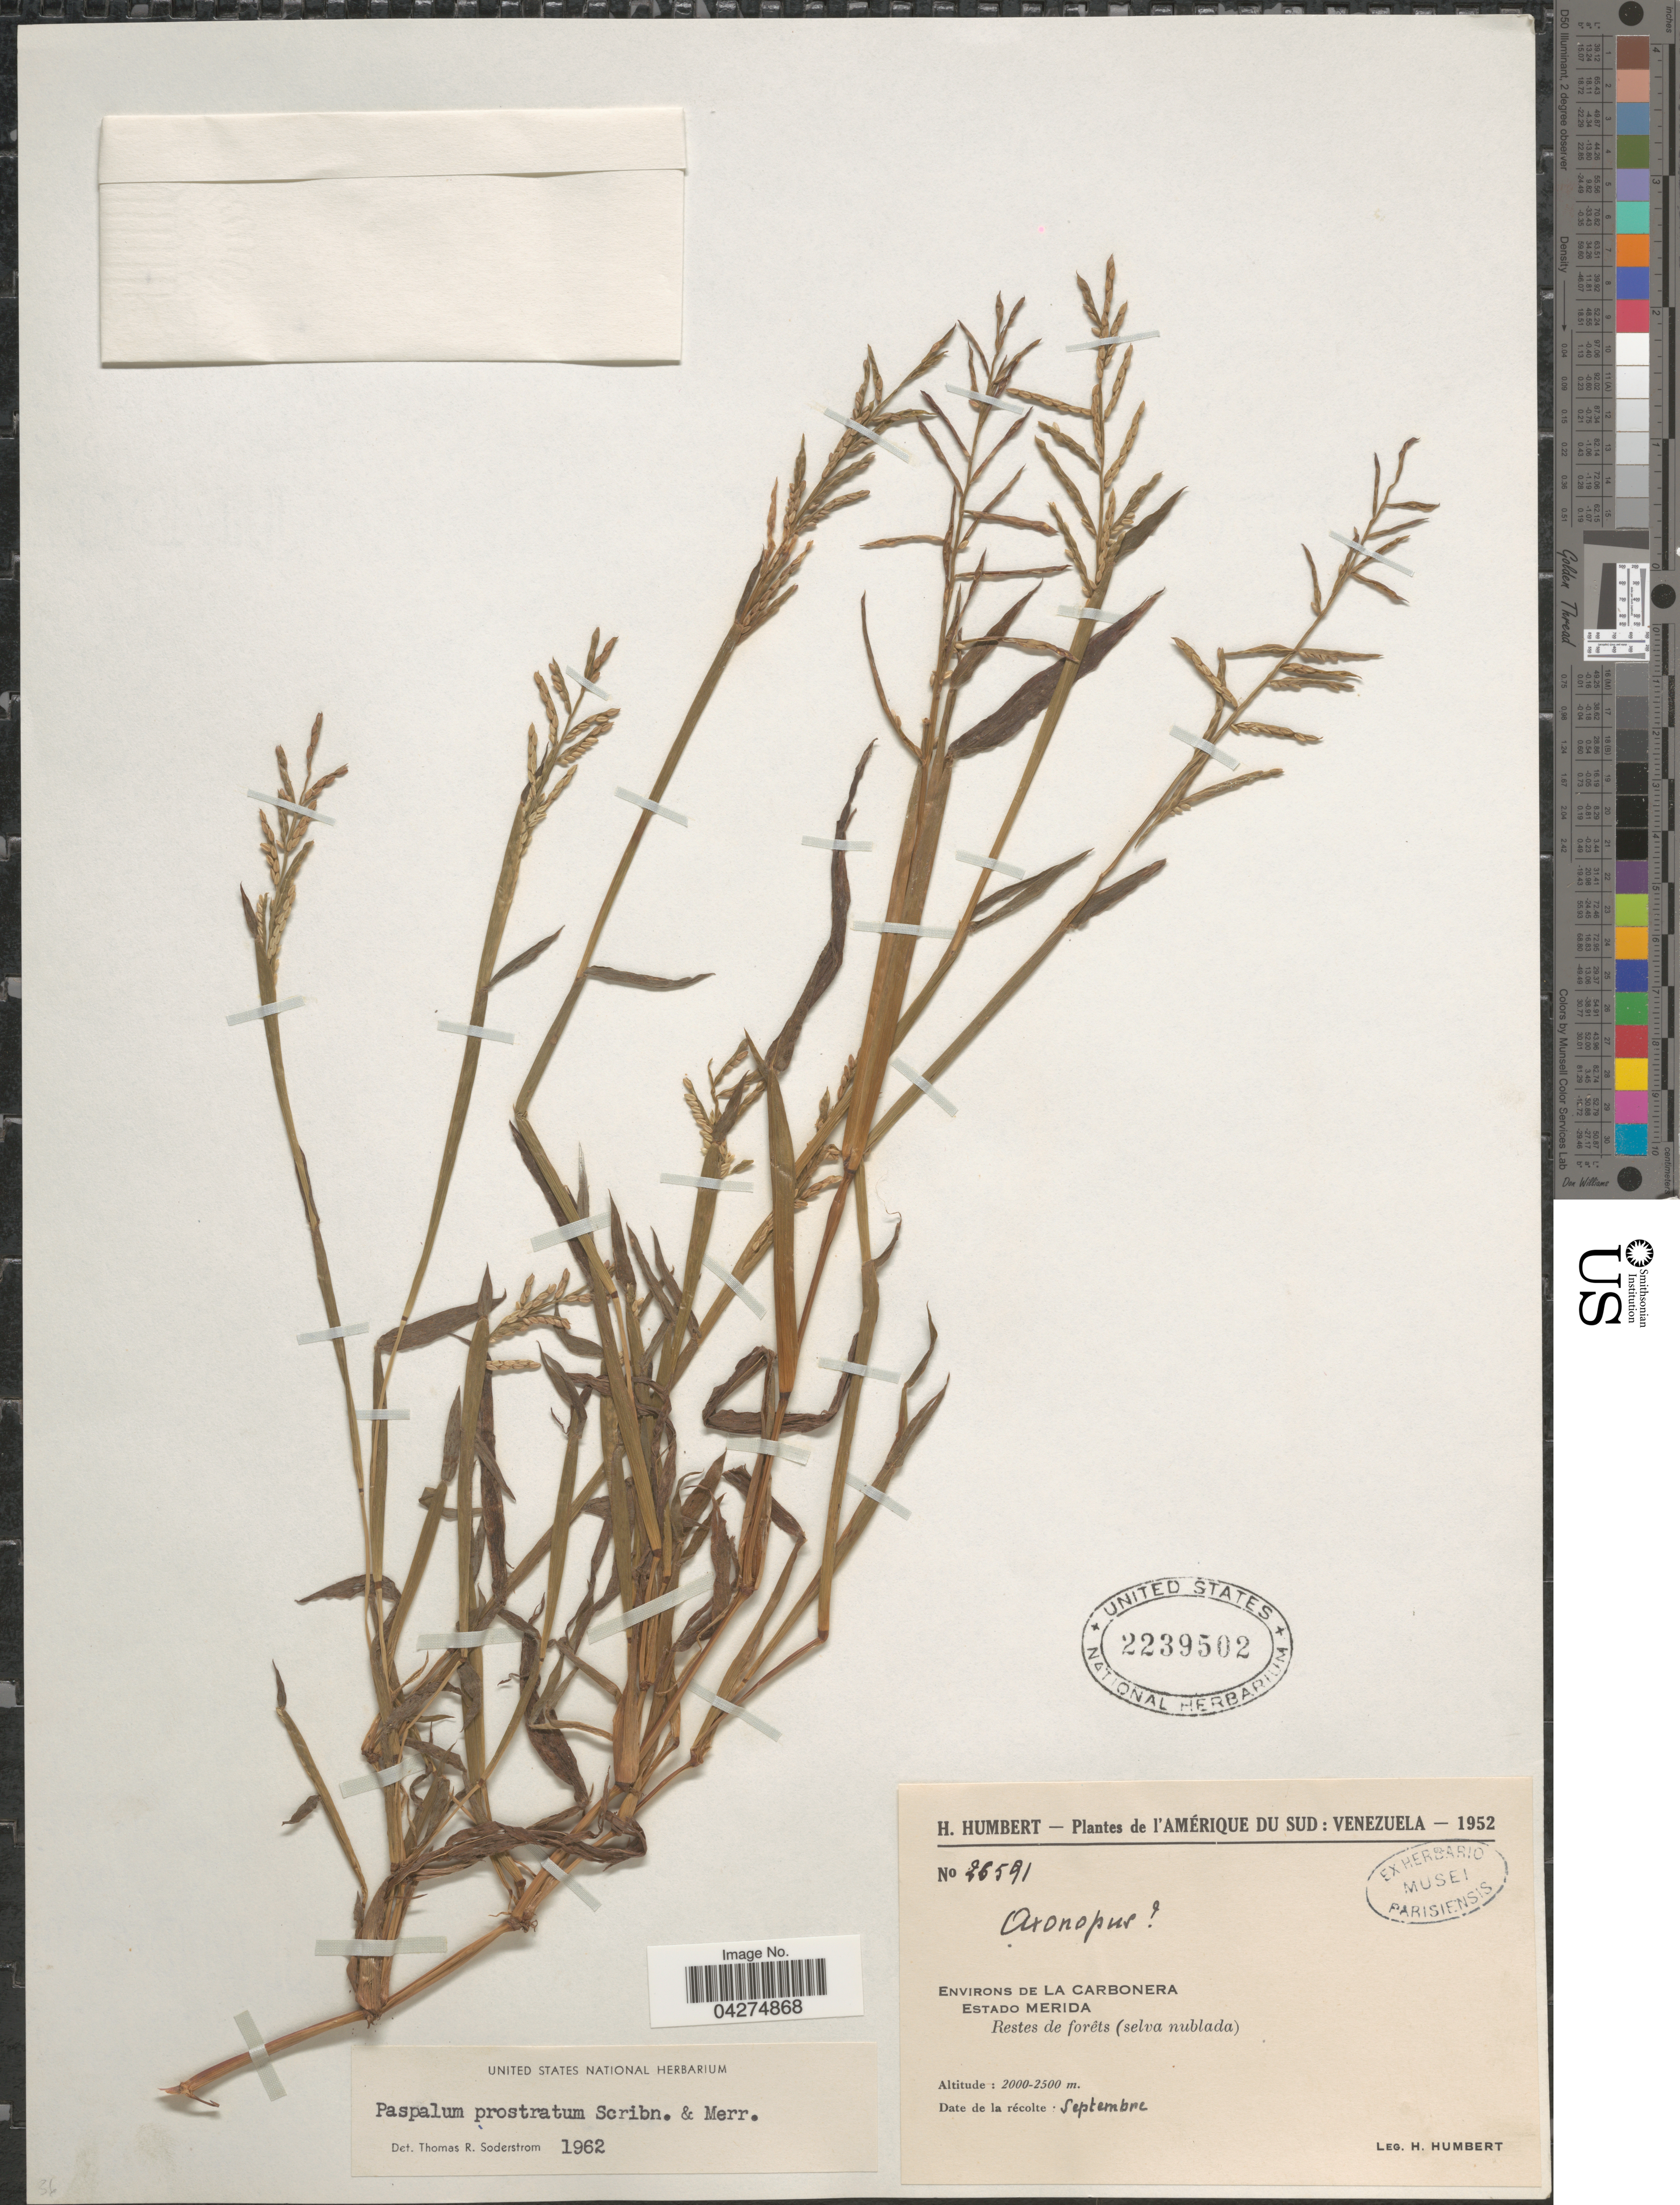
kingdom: Plantae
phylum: Tracheophyta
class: Liliopsida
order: Poales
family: Poaceae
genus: Paspalum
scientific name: Paspalum prostratum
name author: Scribn. & Merr.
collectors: H. Humbert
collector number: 26591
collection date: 1952-09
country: Venezuela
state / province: Merida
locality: Environs de La Carbonera.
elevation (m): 2000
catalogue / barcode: US 2239502